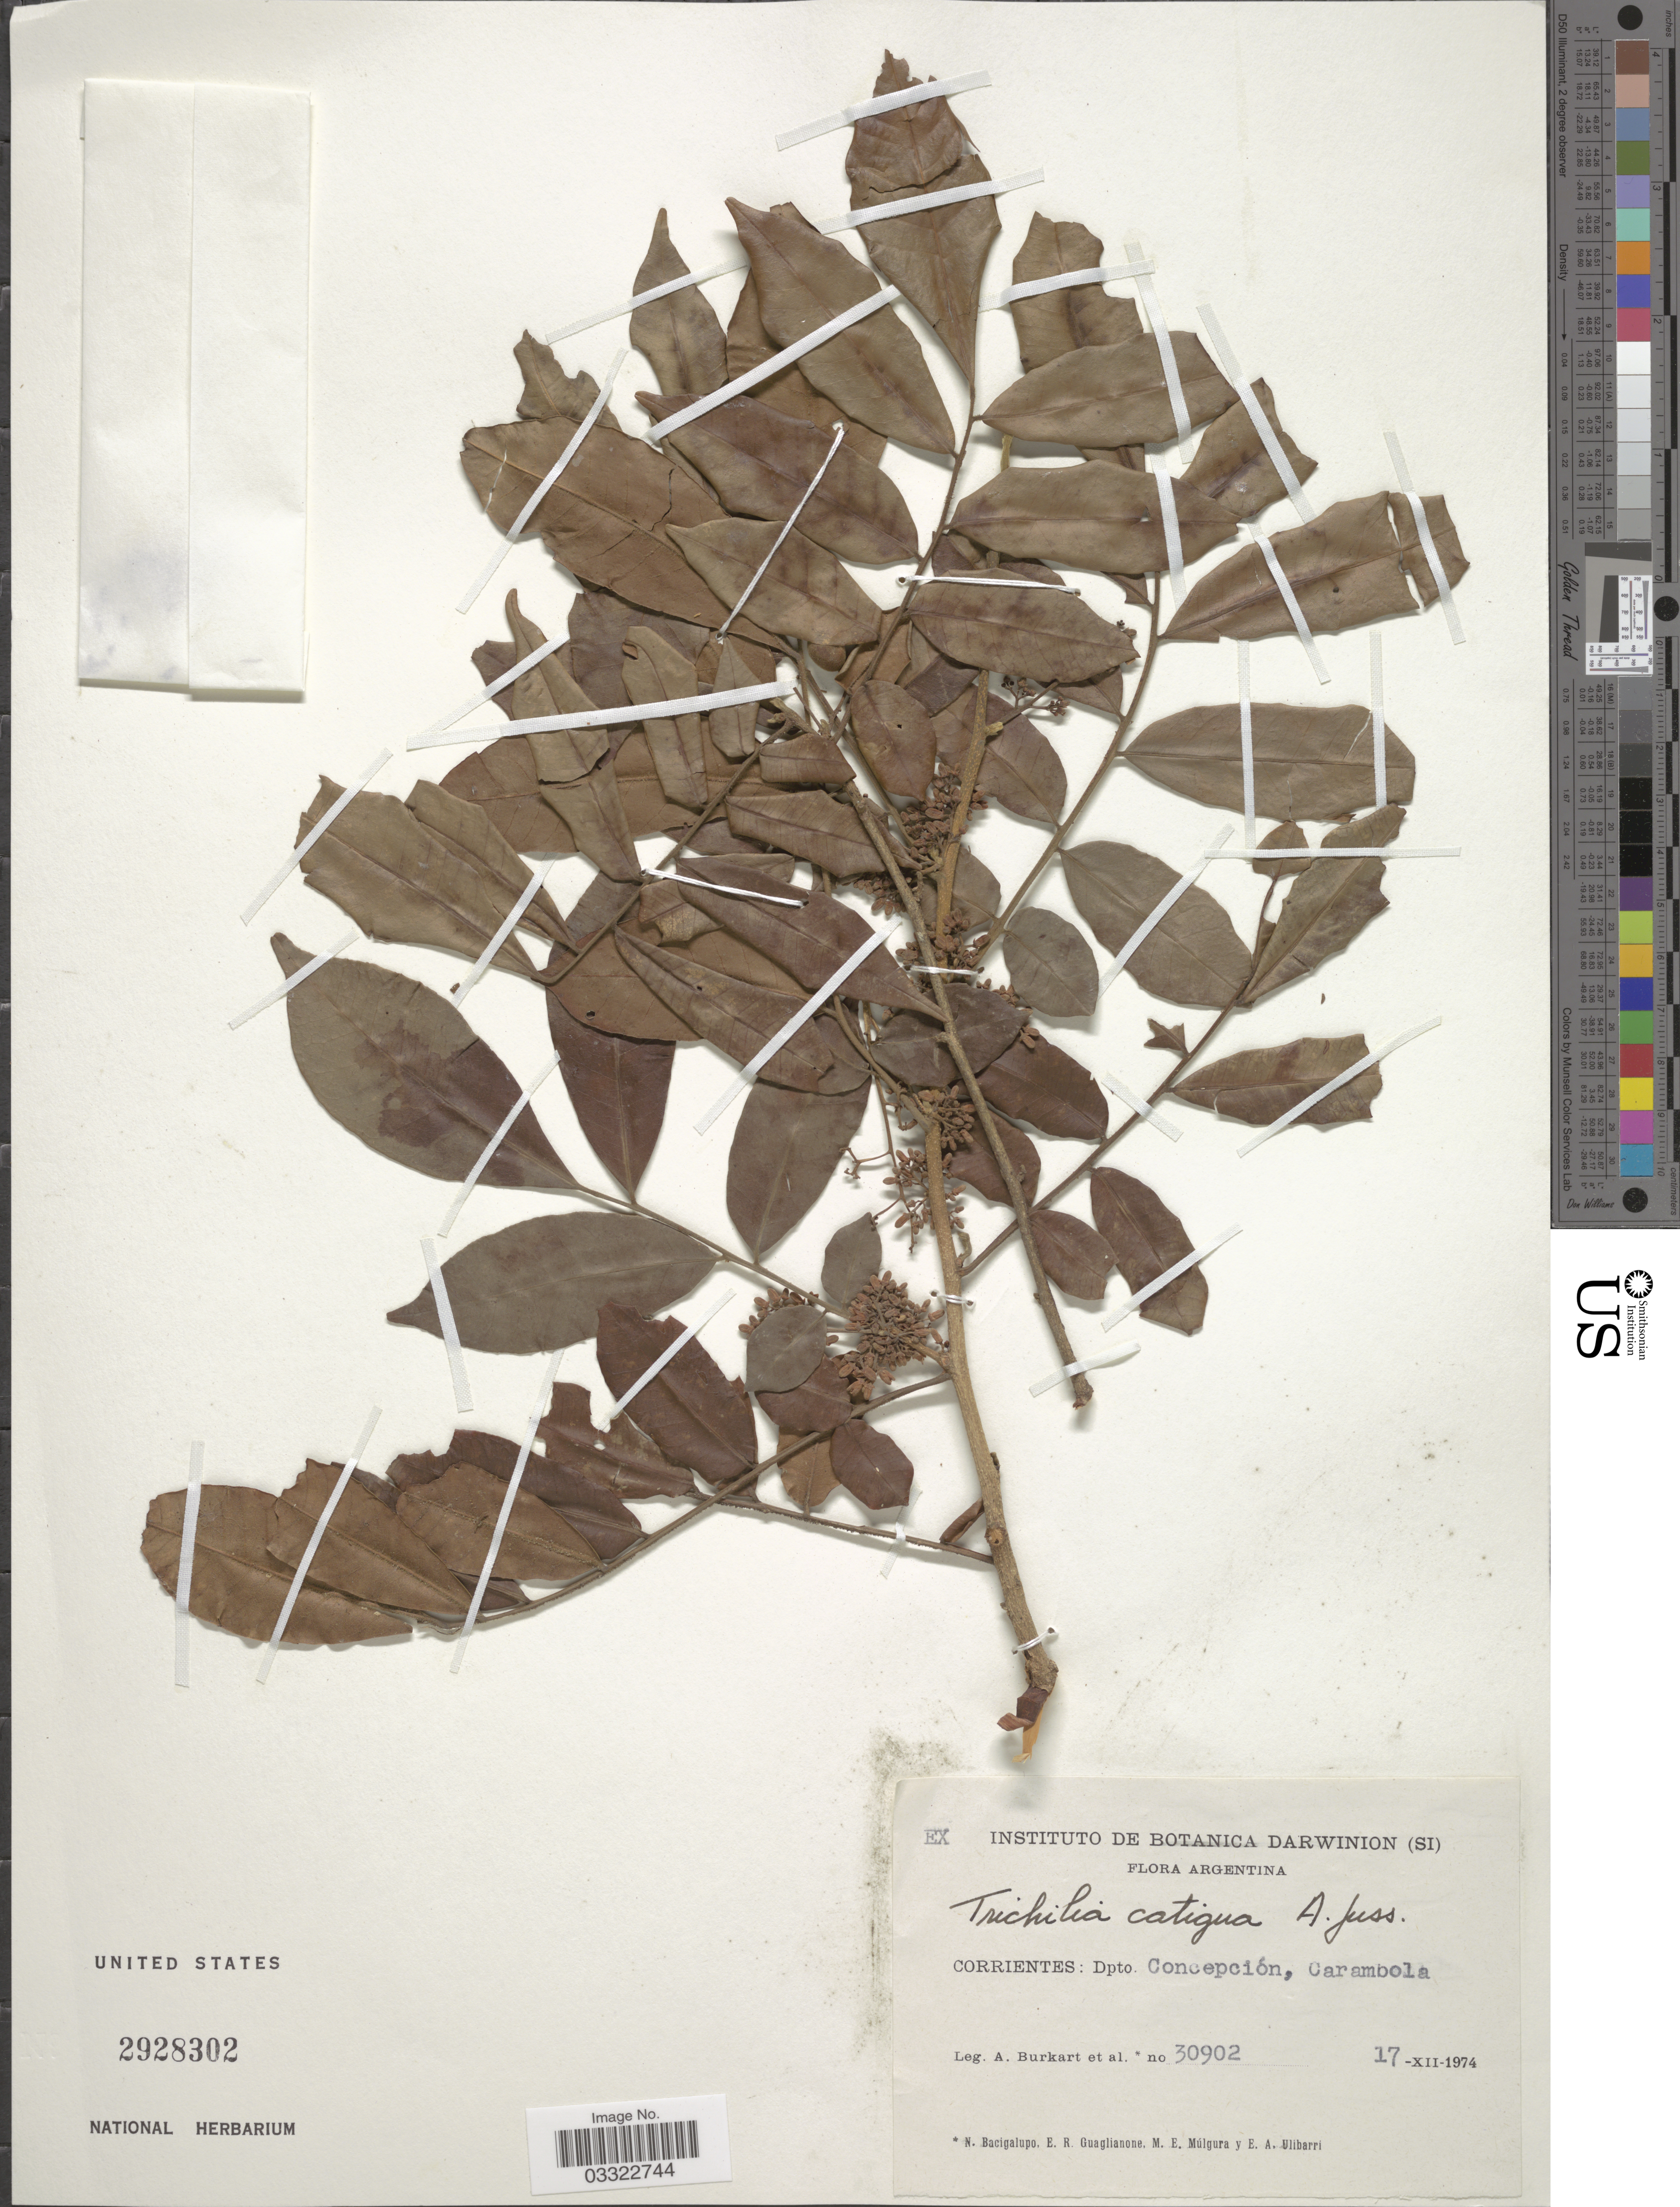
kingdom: Plantae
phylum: Tracheophyta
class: Magnoliopsida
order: Sapindales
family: Meliaceae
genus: Trichilia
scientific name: Trichilia catigua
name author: A. Juss.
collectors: A. E. Burkart, N. M. Bacigalupo, E. R. Guaglianone, M. E. Múlgura & E. A. Ulibarri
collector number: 30902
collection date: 1974-12-17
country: Argentina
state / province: Corrientes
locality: Dpto. Concepción, Carambola.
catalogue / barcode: US 2928302